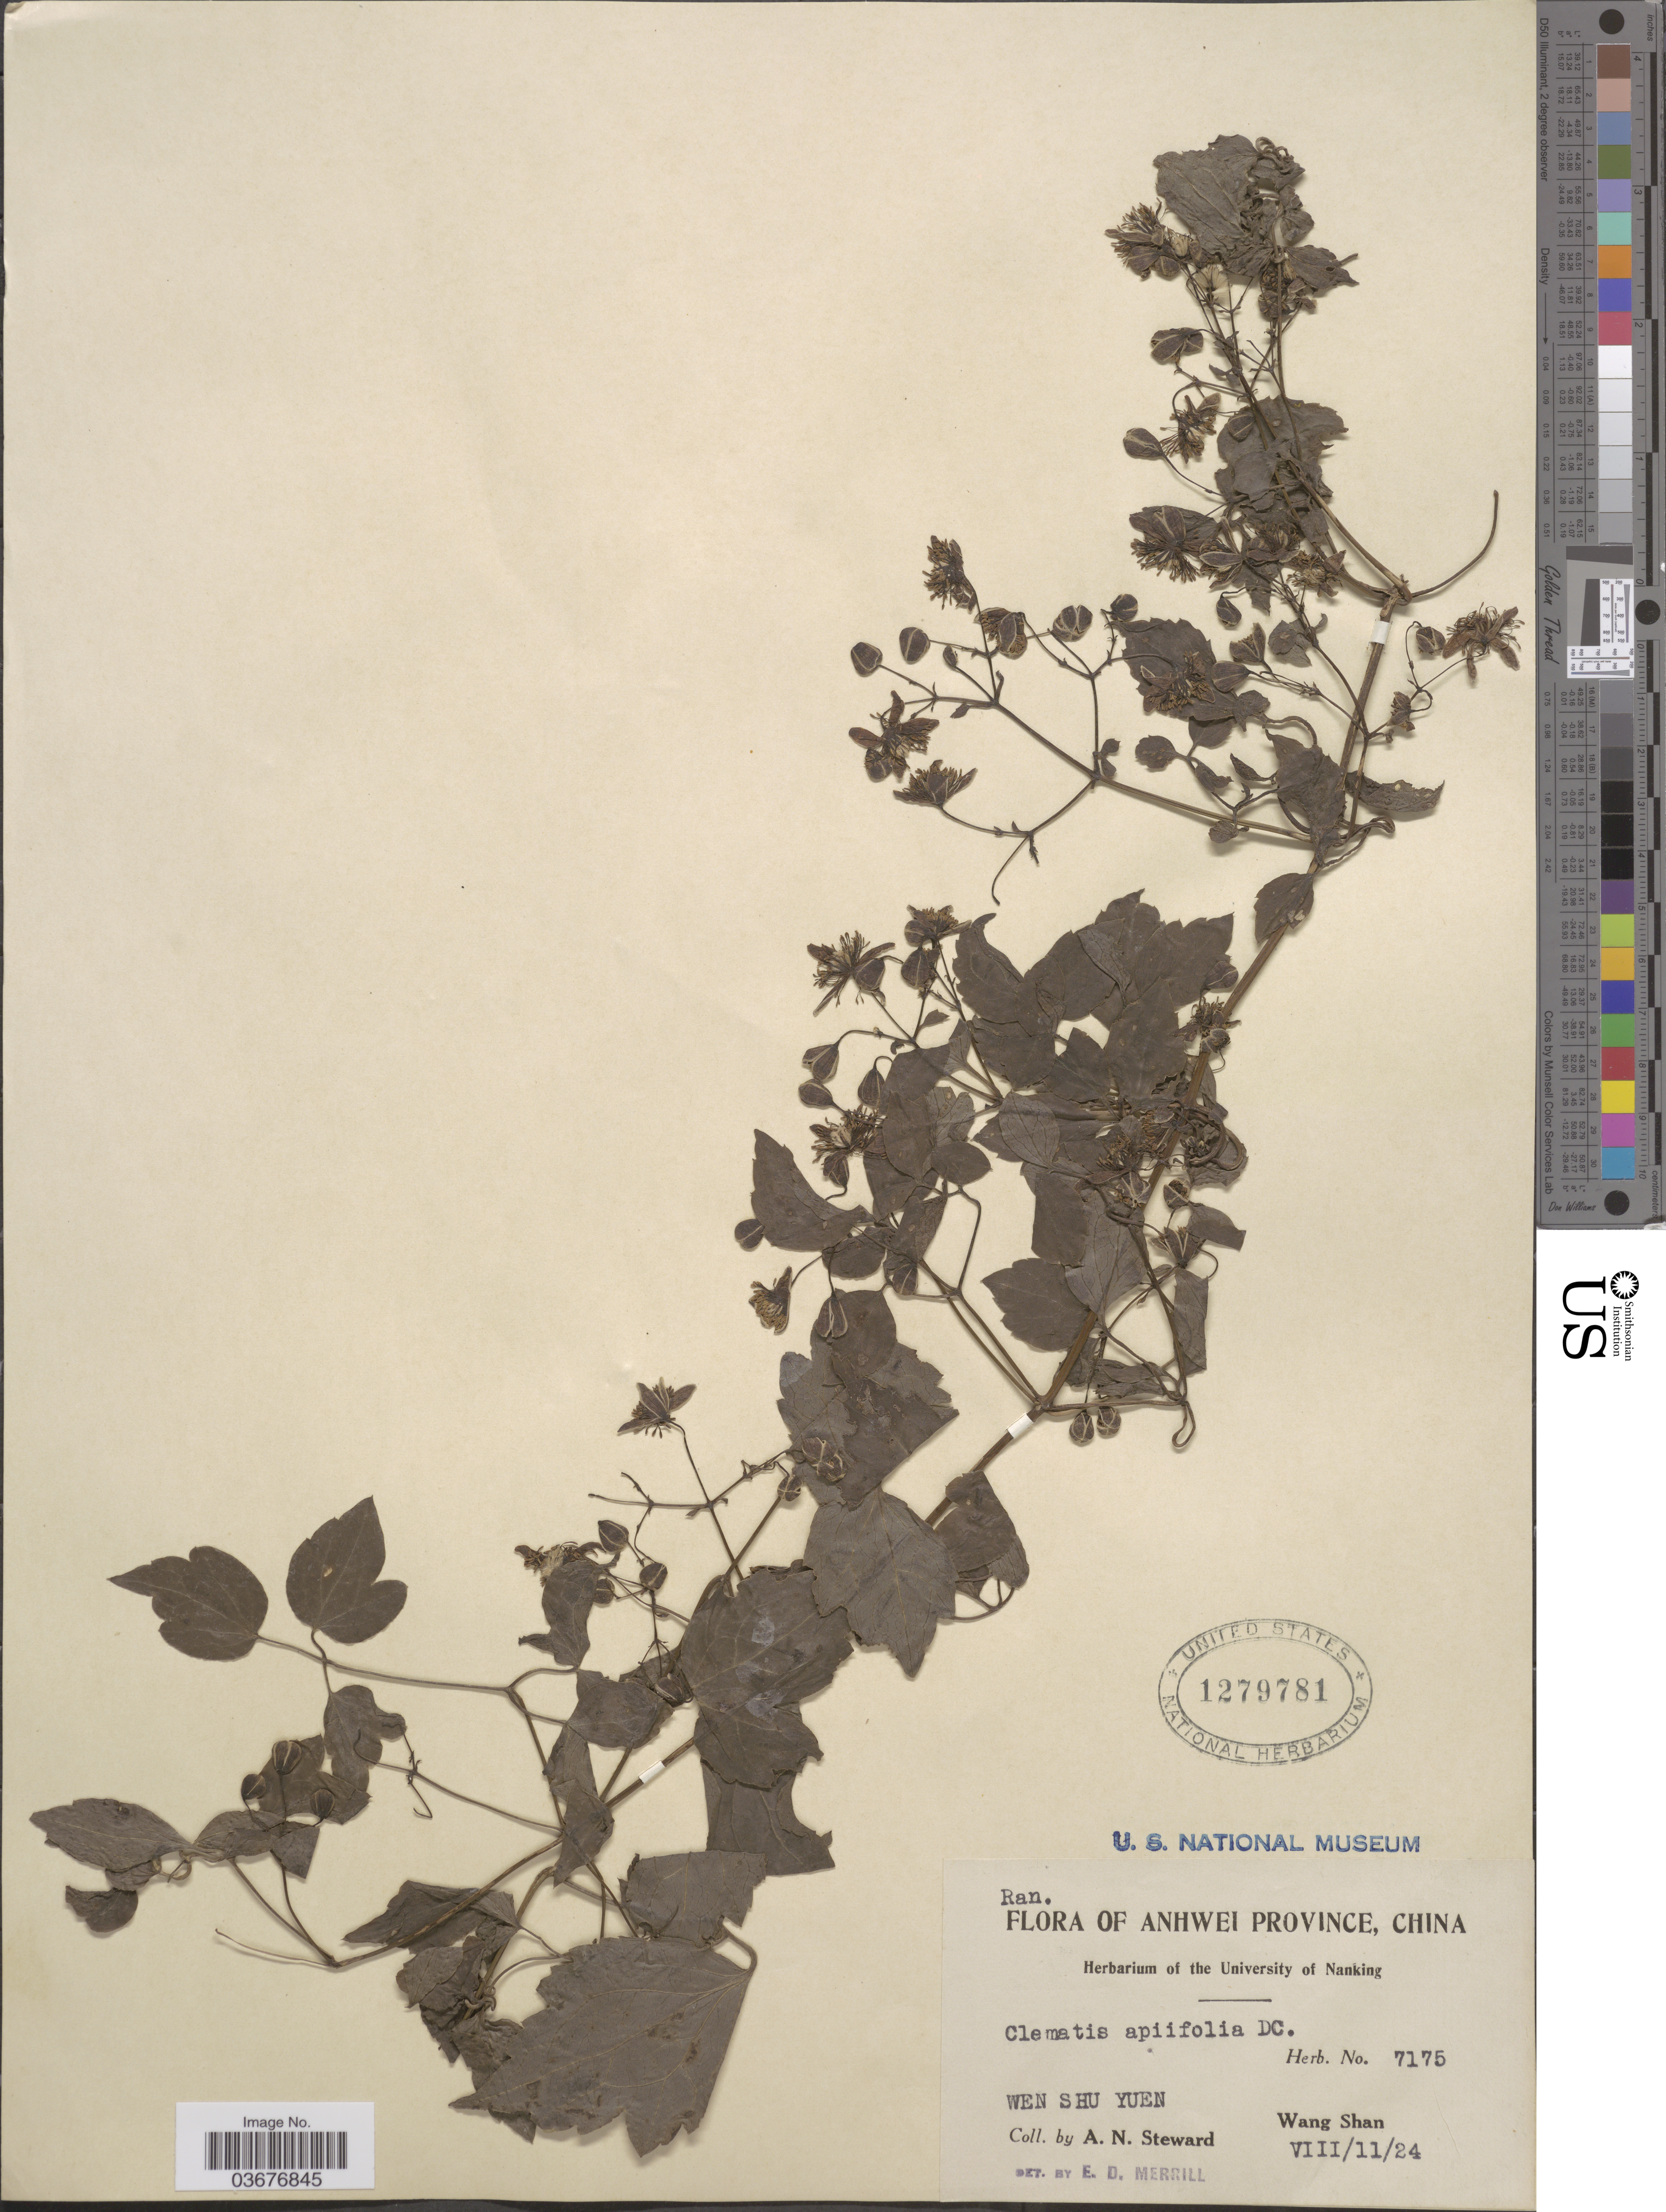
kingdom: Plantae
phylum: Tracheophyta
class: Magnoliopsida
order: Ranunculales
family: Ranunculaceae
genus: Clematis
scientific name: Clematis apiifolia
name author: DC.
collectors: A. N. Steward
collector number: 7175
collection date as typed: Transcribed d/m/y: 11/8/24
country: China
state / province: Anhui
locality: Anhwei Province. Wen Shu Yuen. Wang Shan.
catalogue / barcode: US 1279781